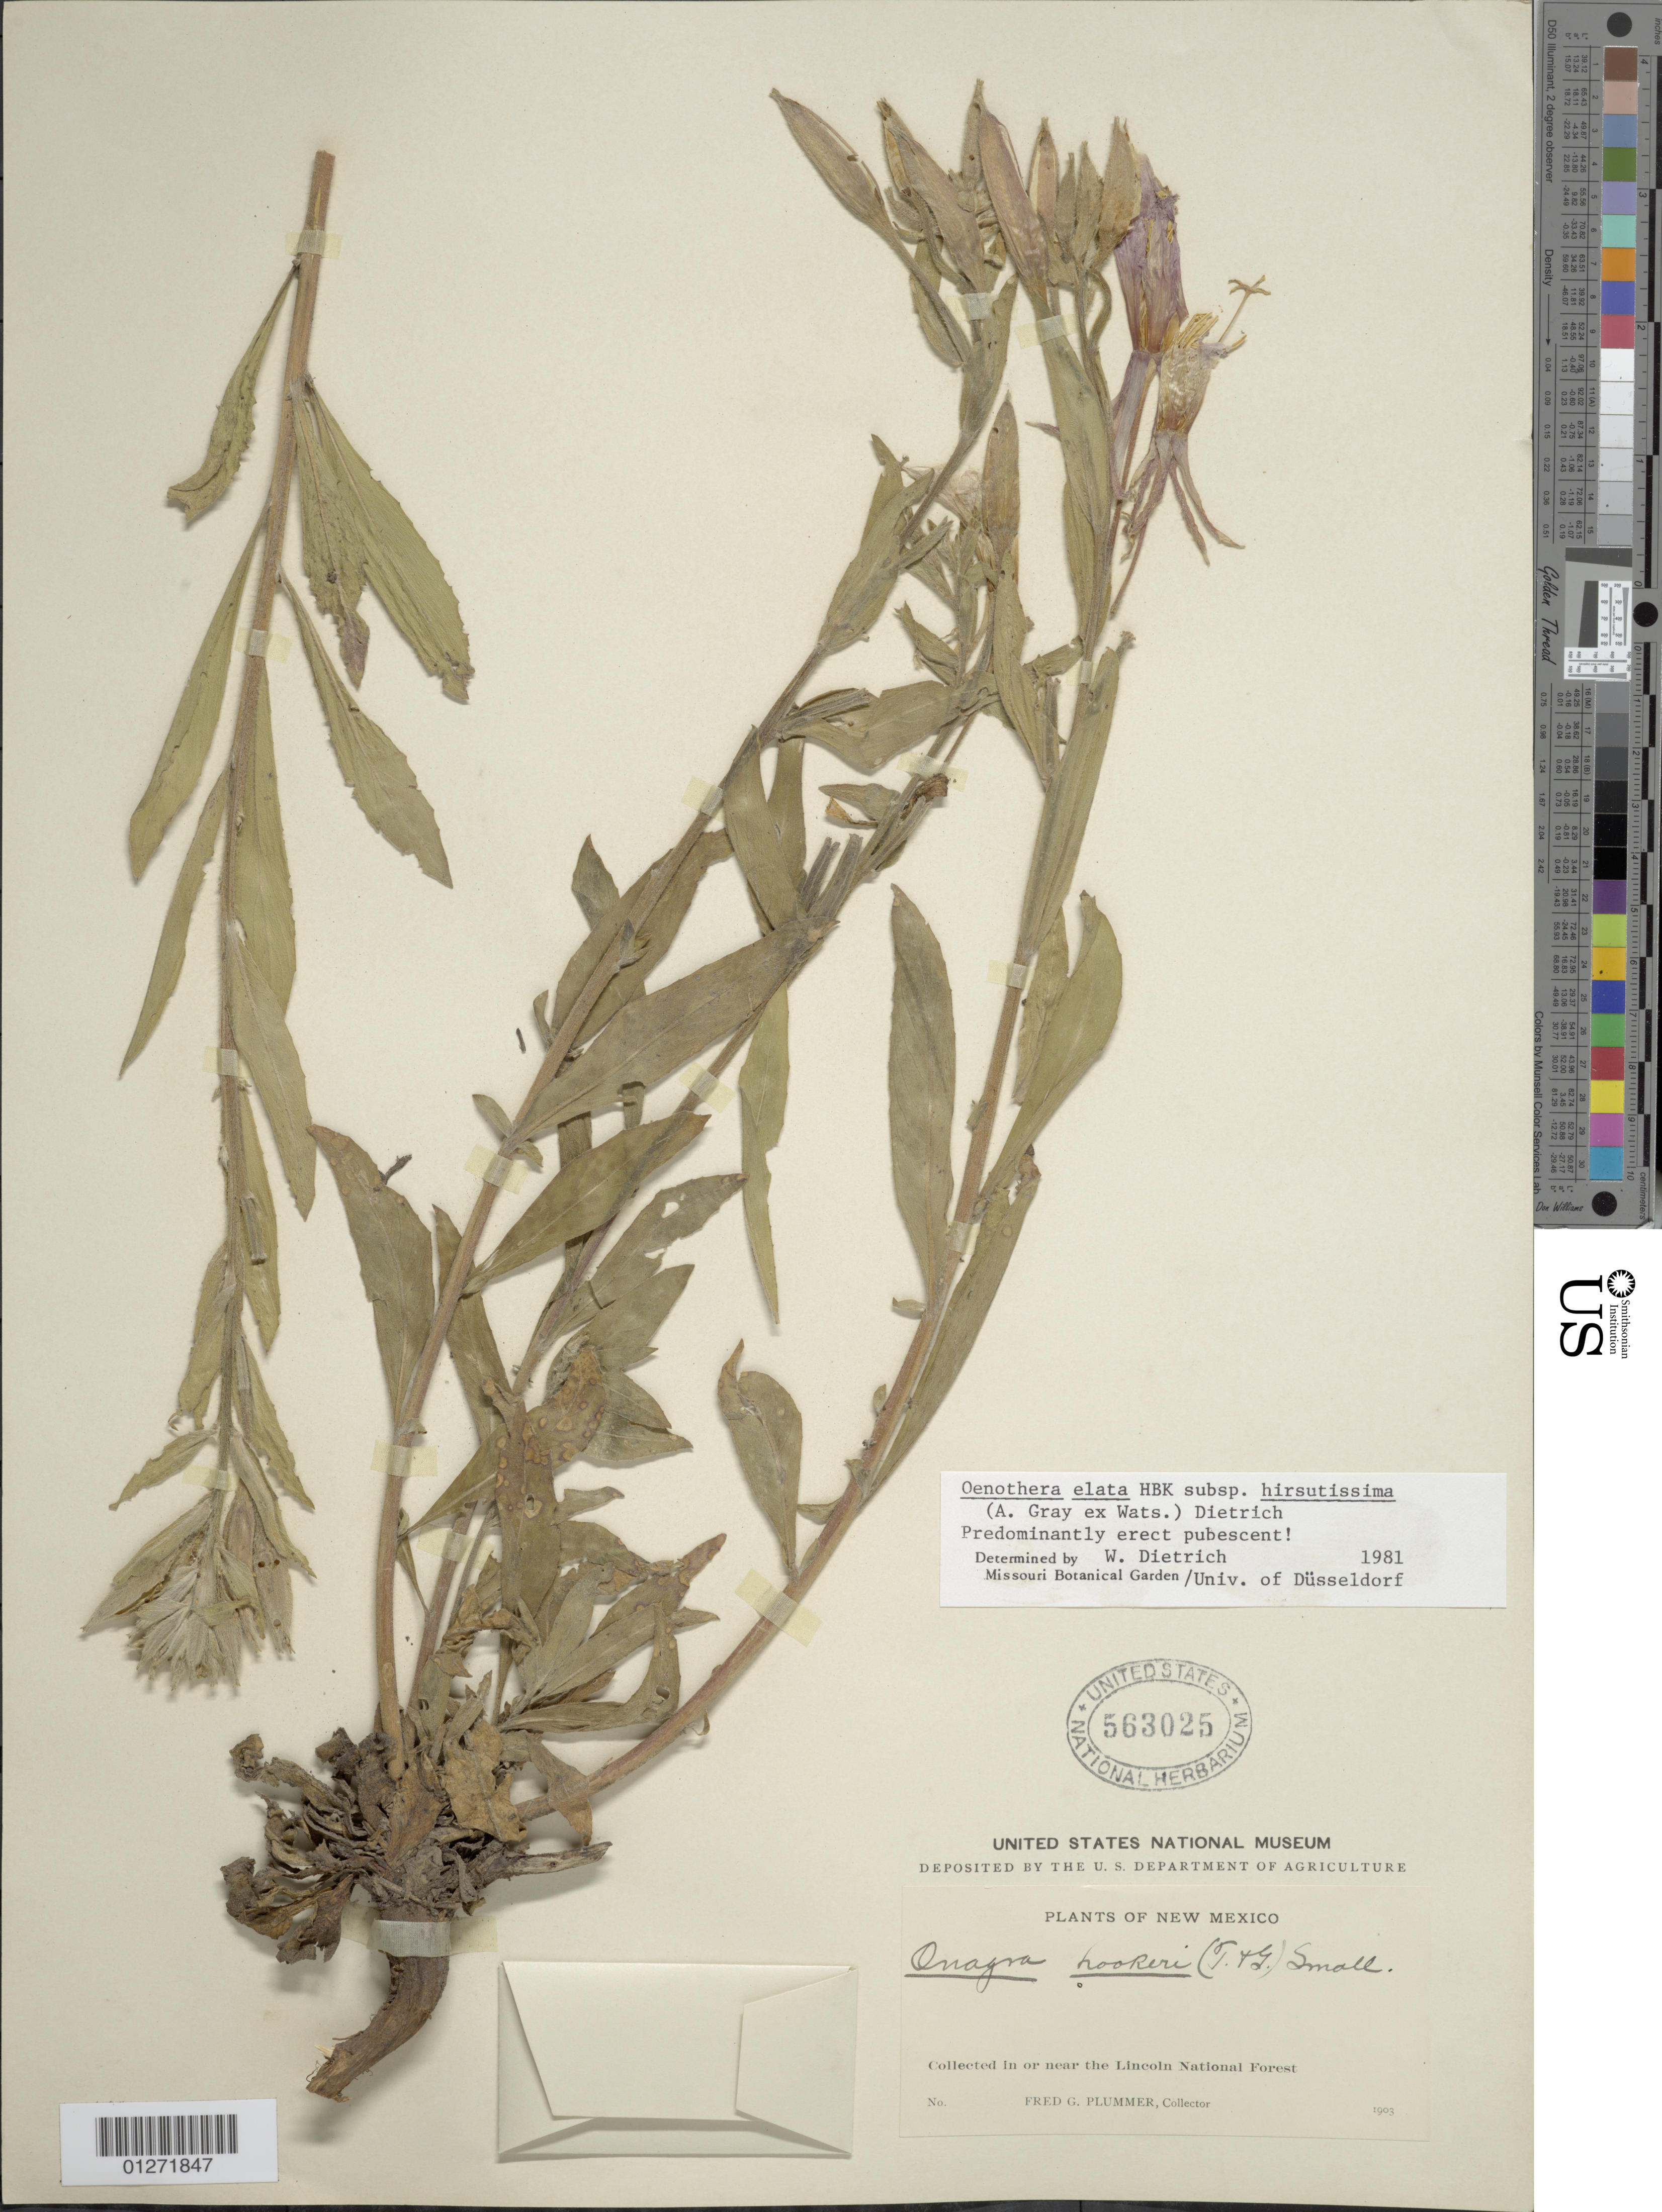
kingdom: Plantae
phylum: Tracheophyta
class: Magnoliopsida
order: Myrtales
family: Onagraceae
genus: Oenothera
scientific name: Oenothera elata subsp. hirsutissima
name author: (A. Gray ex S. Watson) W. Dietr.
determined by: Dietrich, W.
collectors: F. Plummer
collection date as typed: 1903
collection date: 1903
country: United States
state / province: New Mexico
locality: Lincoln National Forest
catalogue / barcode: US 563025